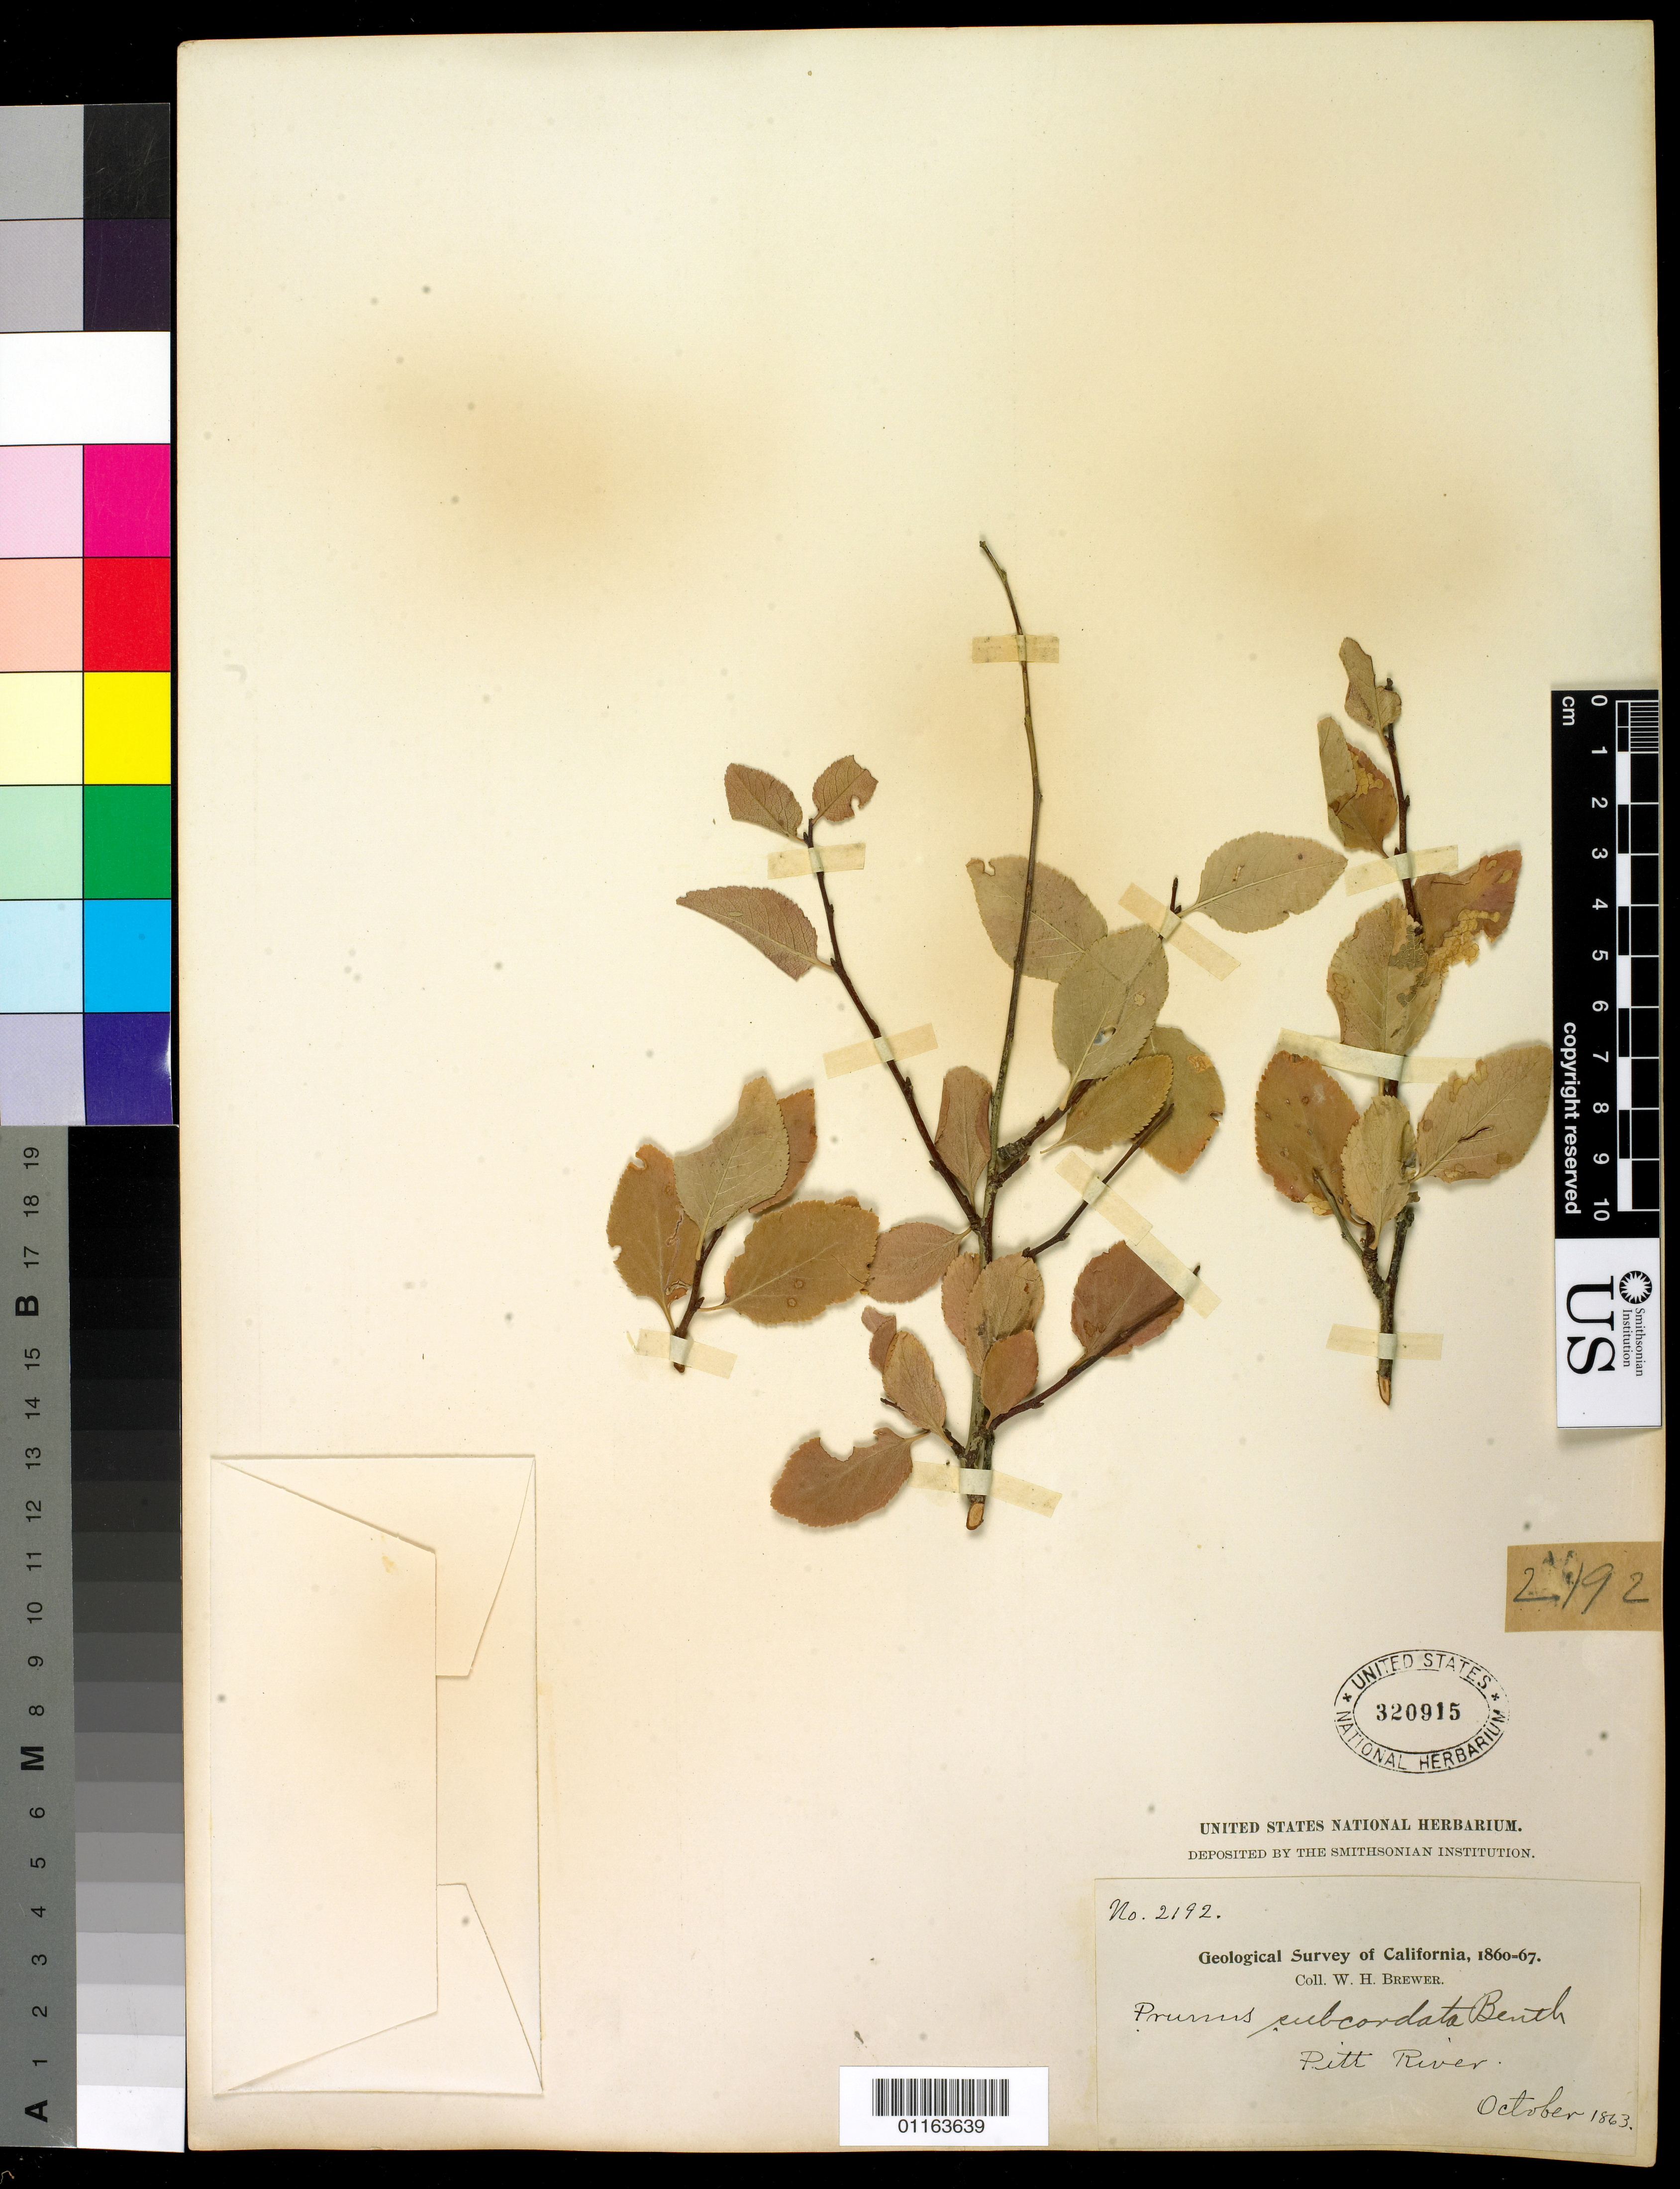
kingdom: Plantae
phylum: Tracheophyta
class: Magnoliopsida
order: Rosales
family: Rosaceae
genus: Prunus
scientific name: Prunus subcordata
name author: Benth.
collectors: W. H. Brewer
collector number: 2192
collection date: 1863-10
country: United States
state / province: California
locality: Pitt River.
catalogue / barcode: US 320915